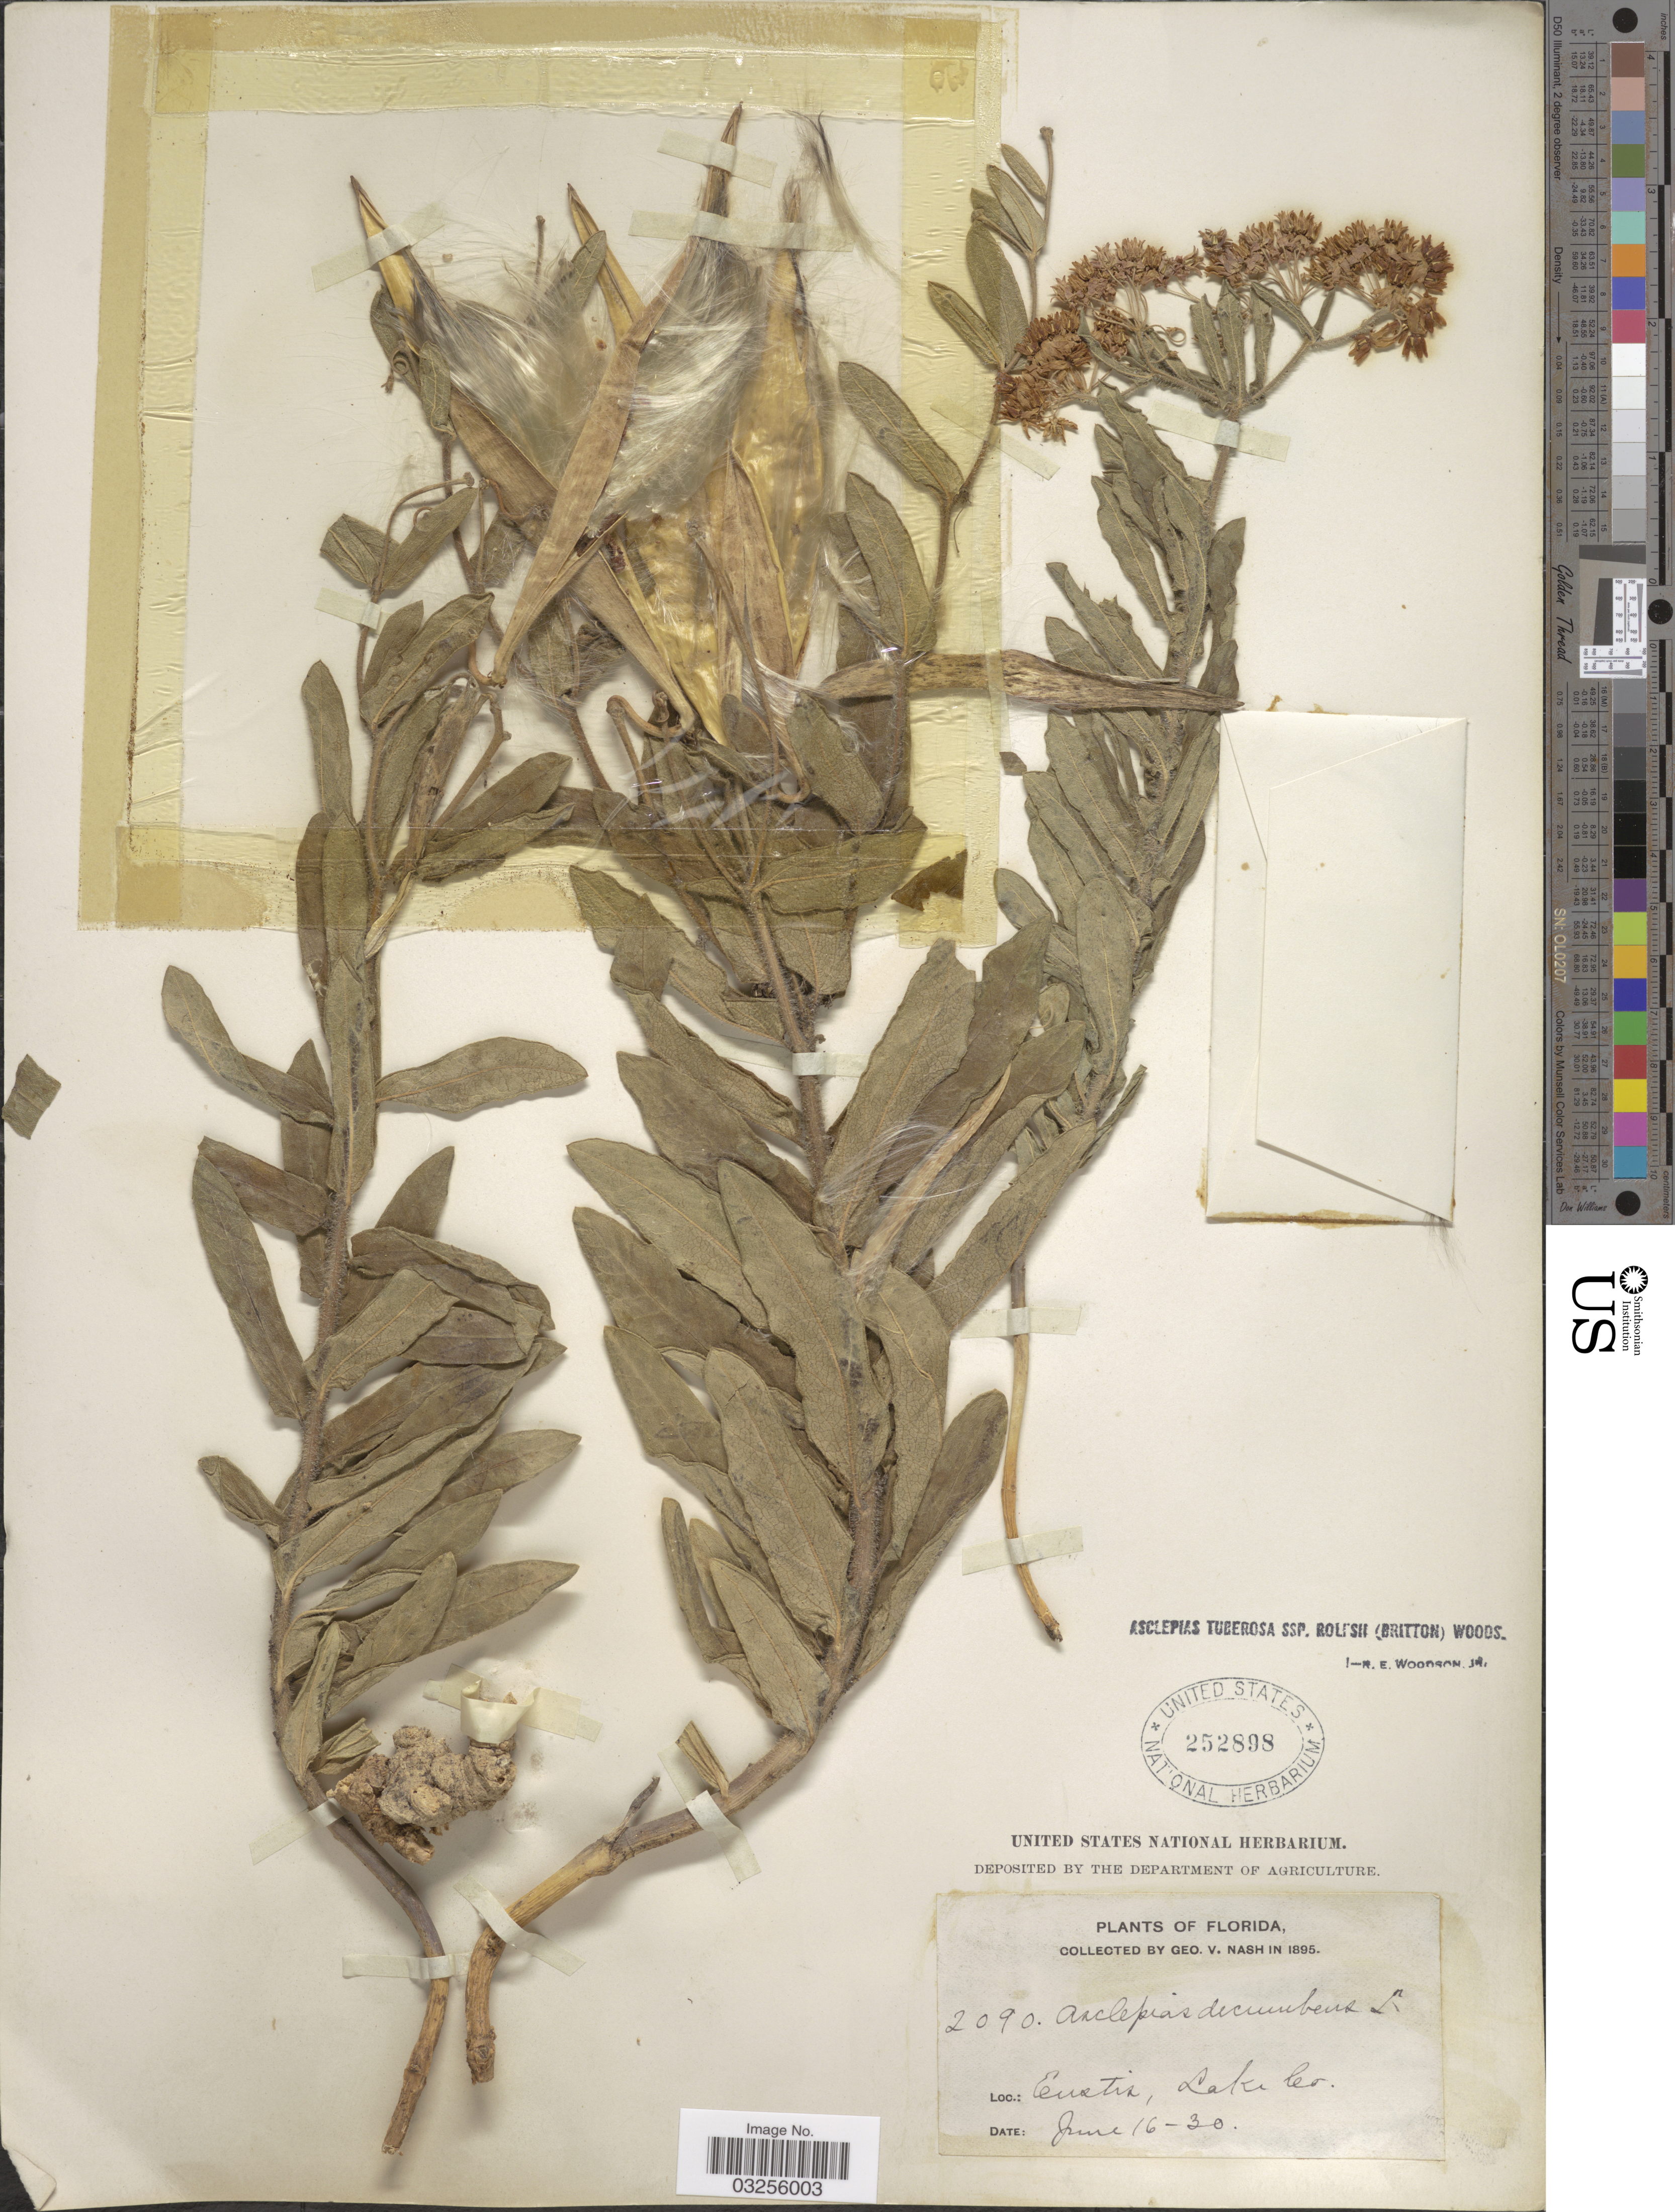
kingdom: Plantae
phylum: Tracheophyta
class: Magnoliopsida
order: Gentianales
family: Apocynaceae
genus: Asclepias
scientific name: Asclepias tuberosa var. rolfsii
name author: ( ex Vail) Shinners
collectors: G. V. Nash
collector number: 2090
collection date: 1895-06-16/1895-06-30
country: United States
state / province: Florida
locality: Eustis, Lake Co.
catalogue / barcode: US 252898